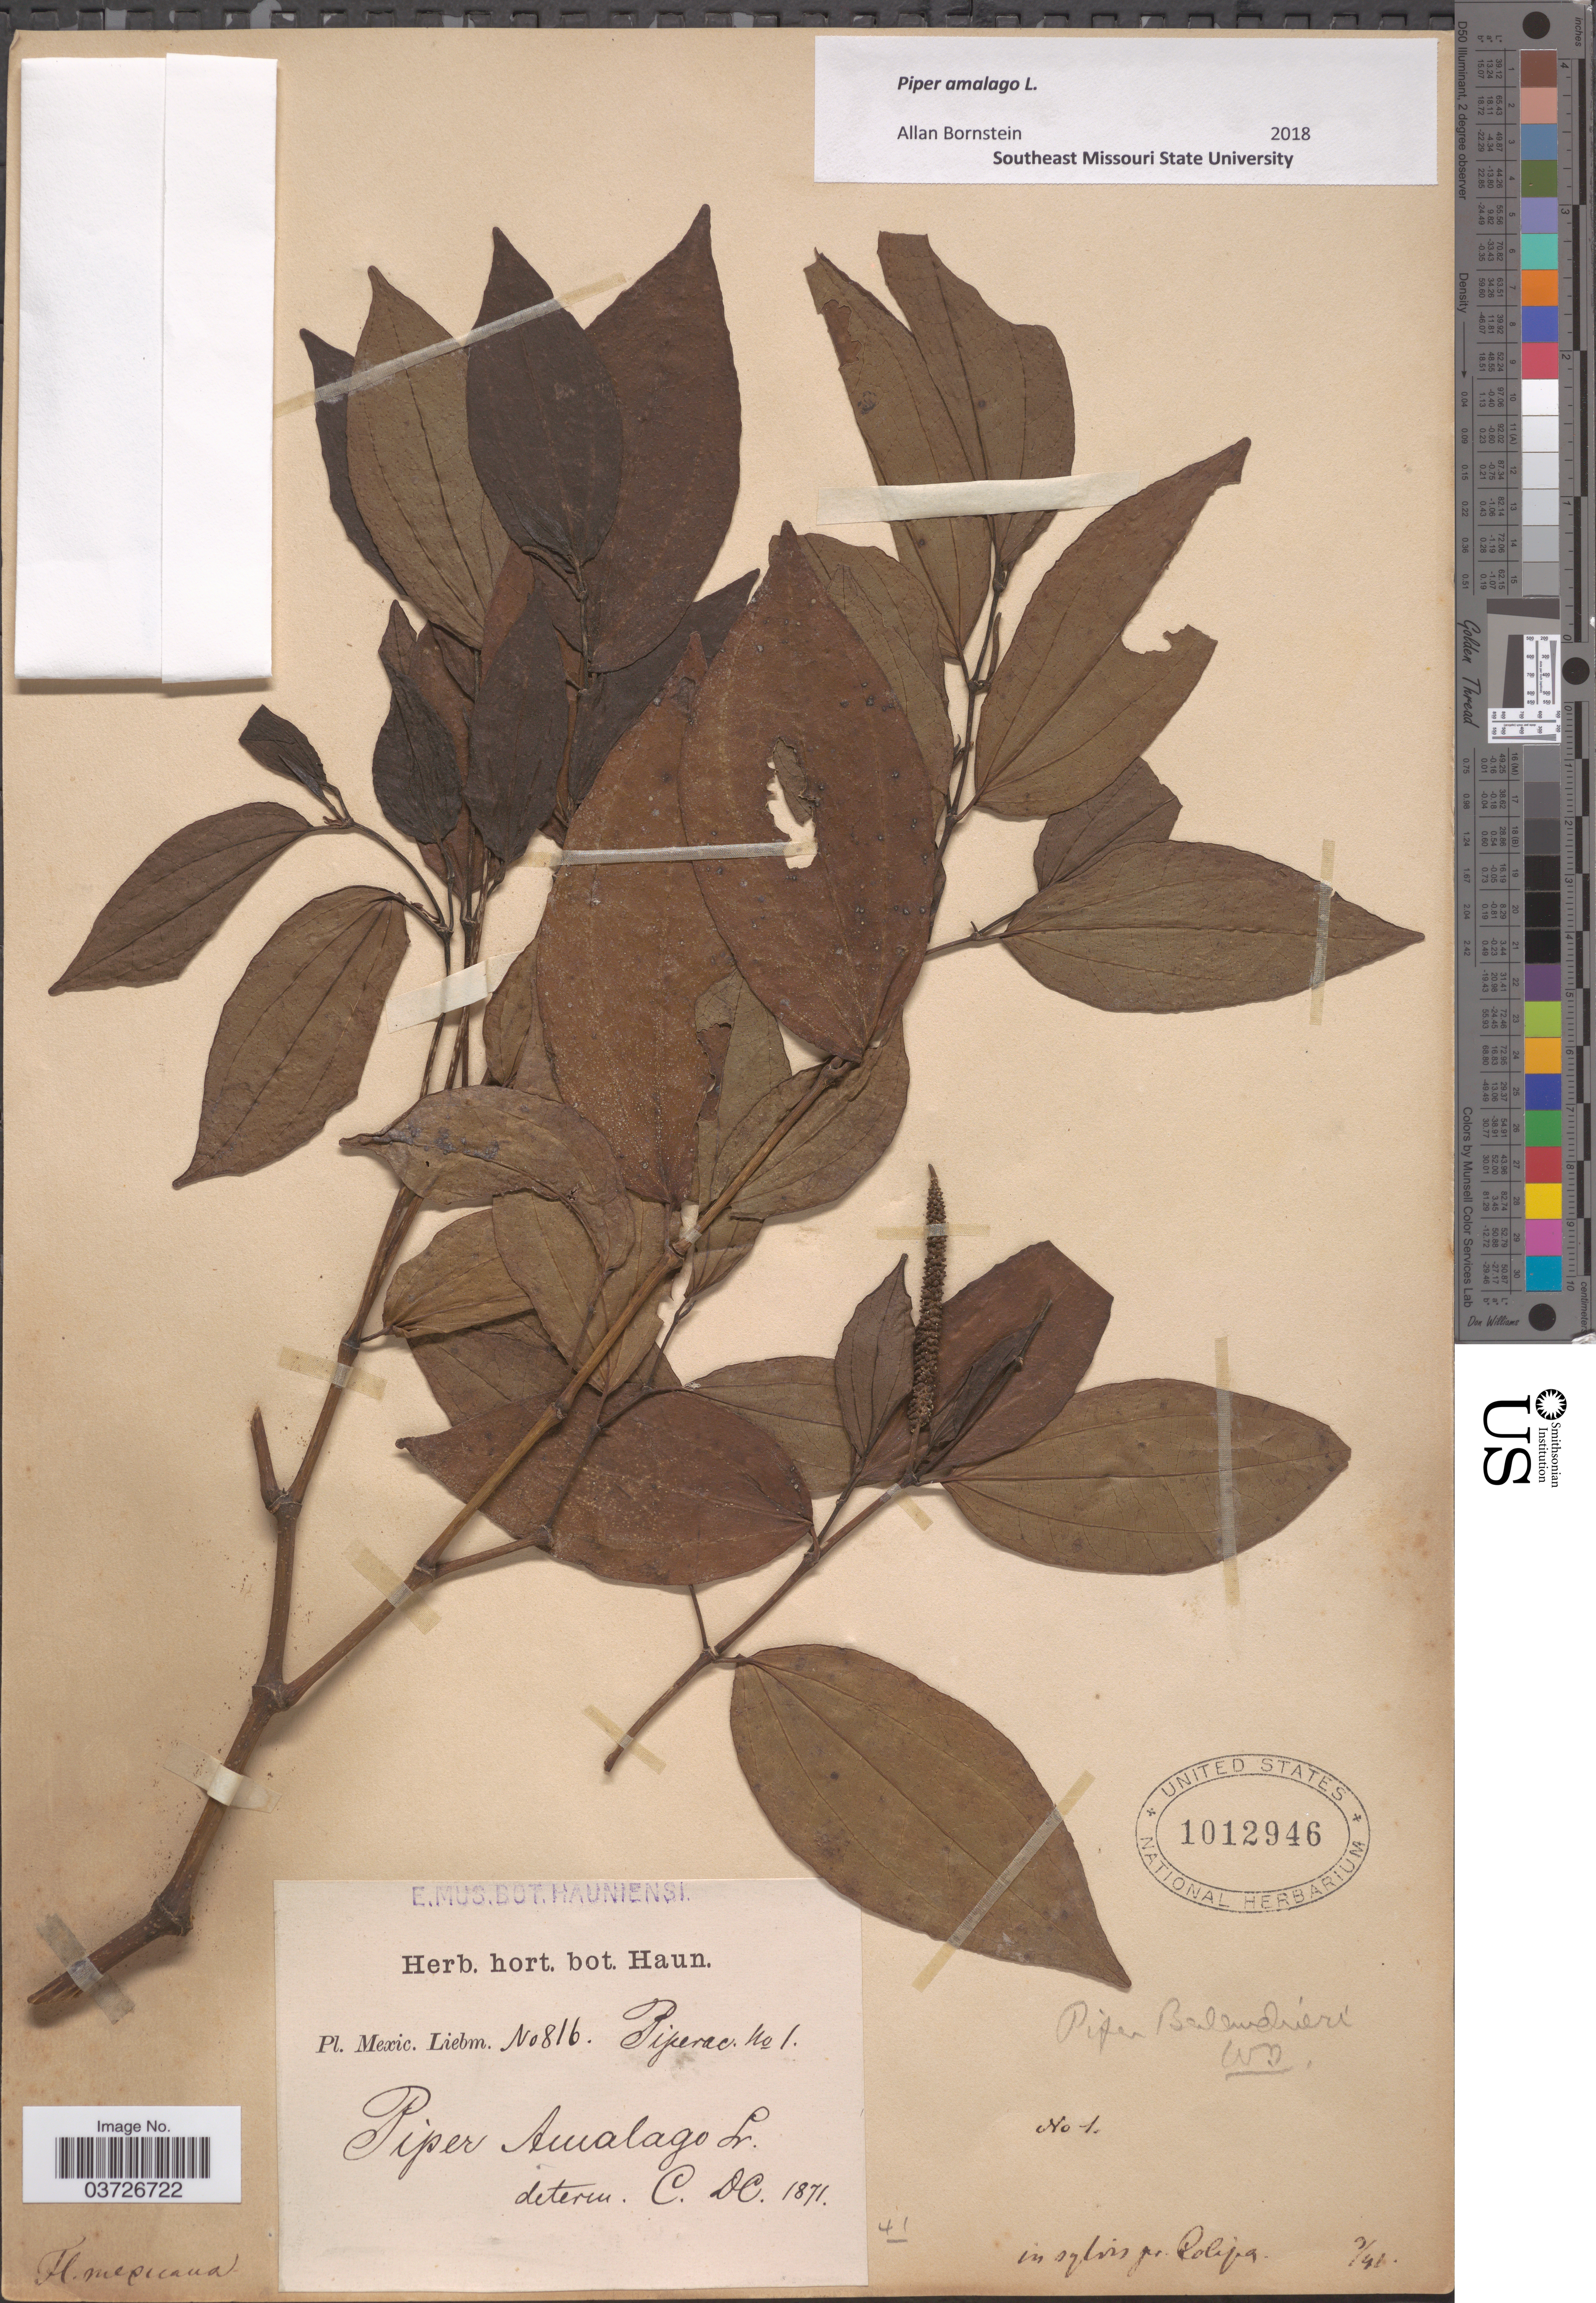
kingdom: Plantae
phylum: Tracheophyta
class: Magnoliopsida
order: Piperales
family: Piperaceae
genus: Piper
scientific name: Piper amalago var. medium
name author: (Jacq.) Yunck.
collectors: Liebm.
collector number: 816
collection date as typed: Transcribed d/m/y: /9/46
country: Martinique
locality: In sylvis pr. Colipa.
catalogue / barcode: US 1012946